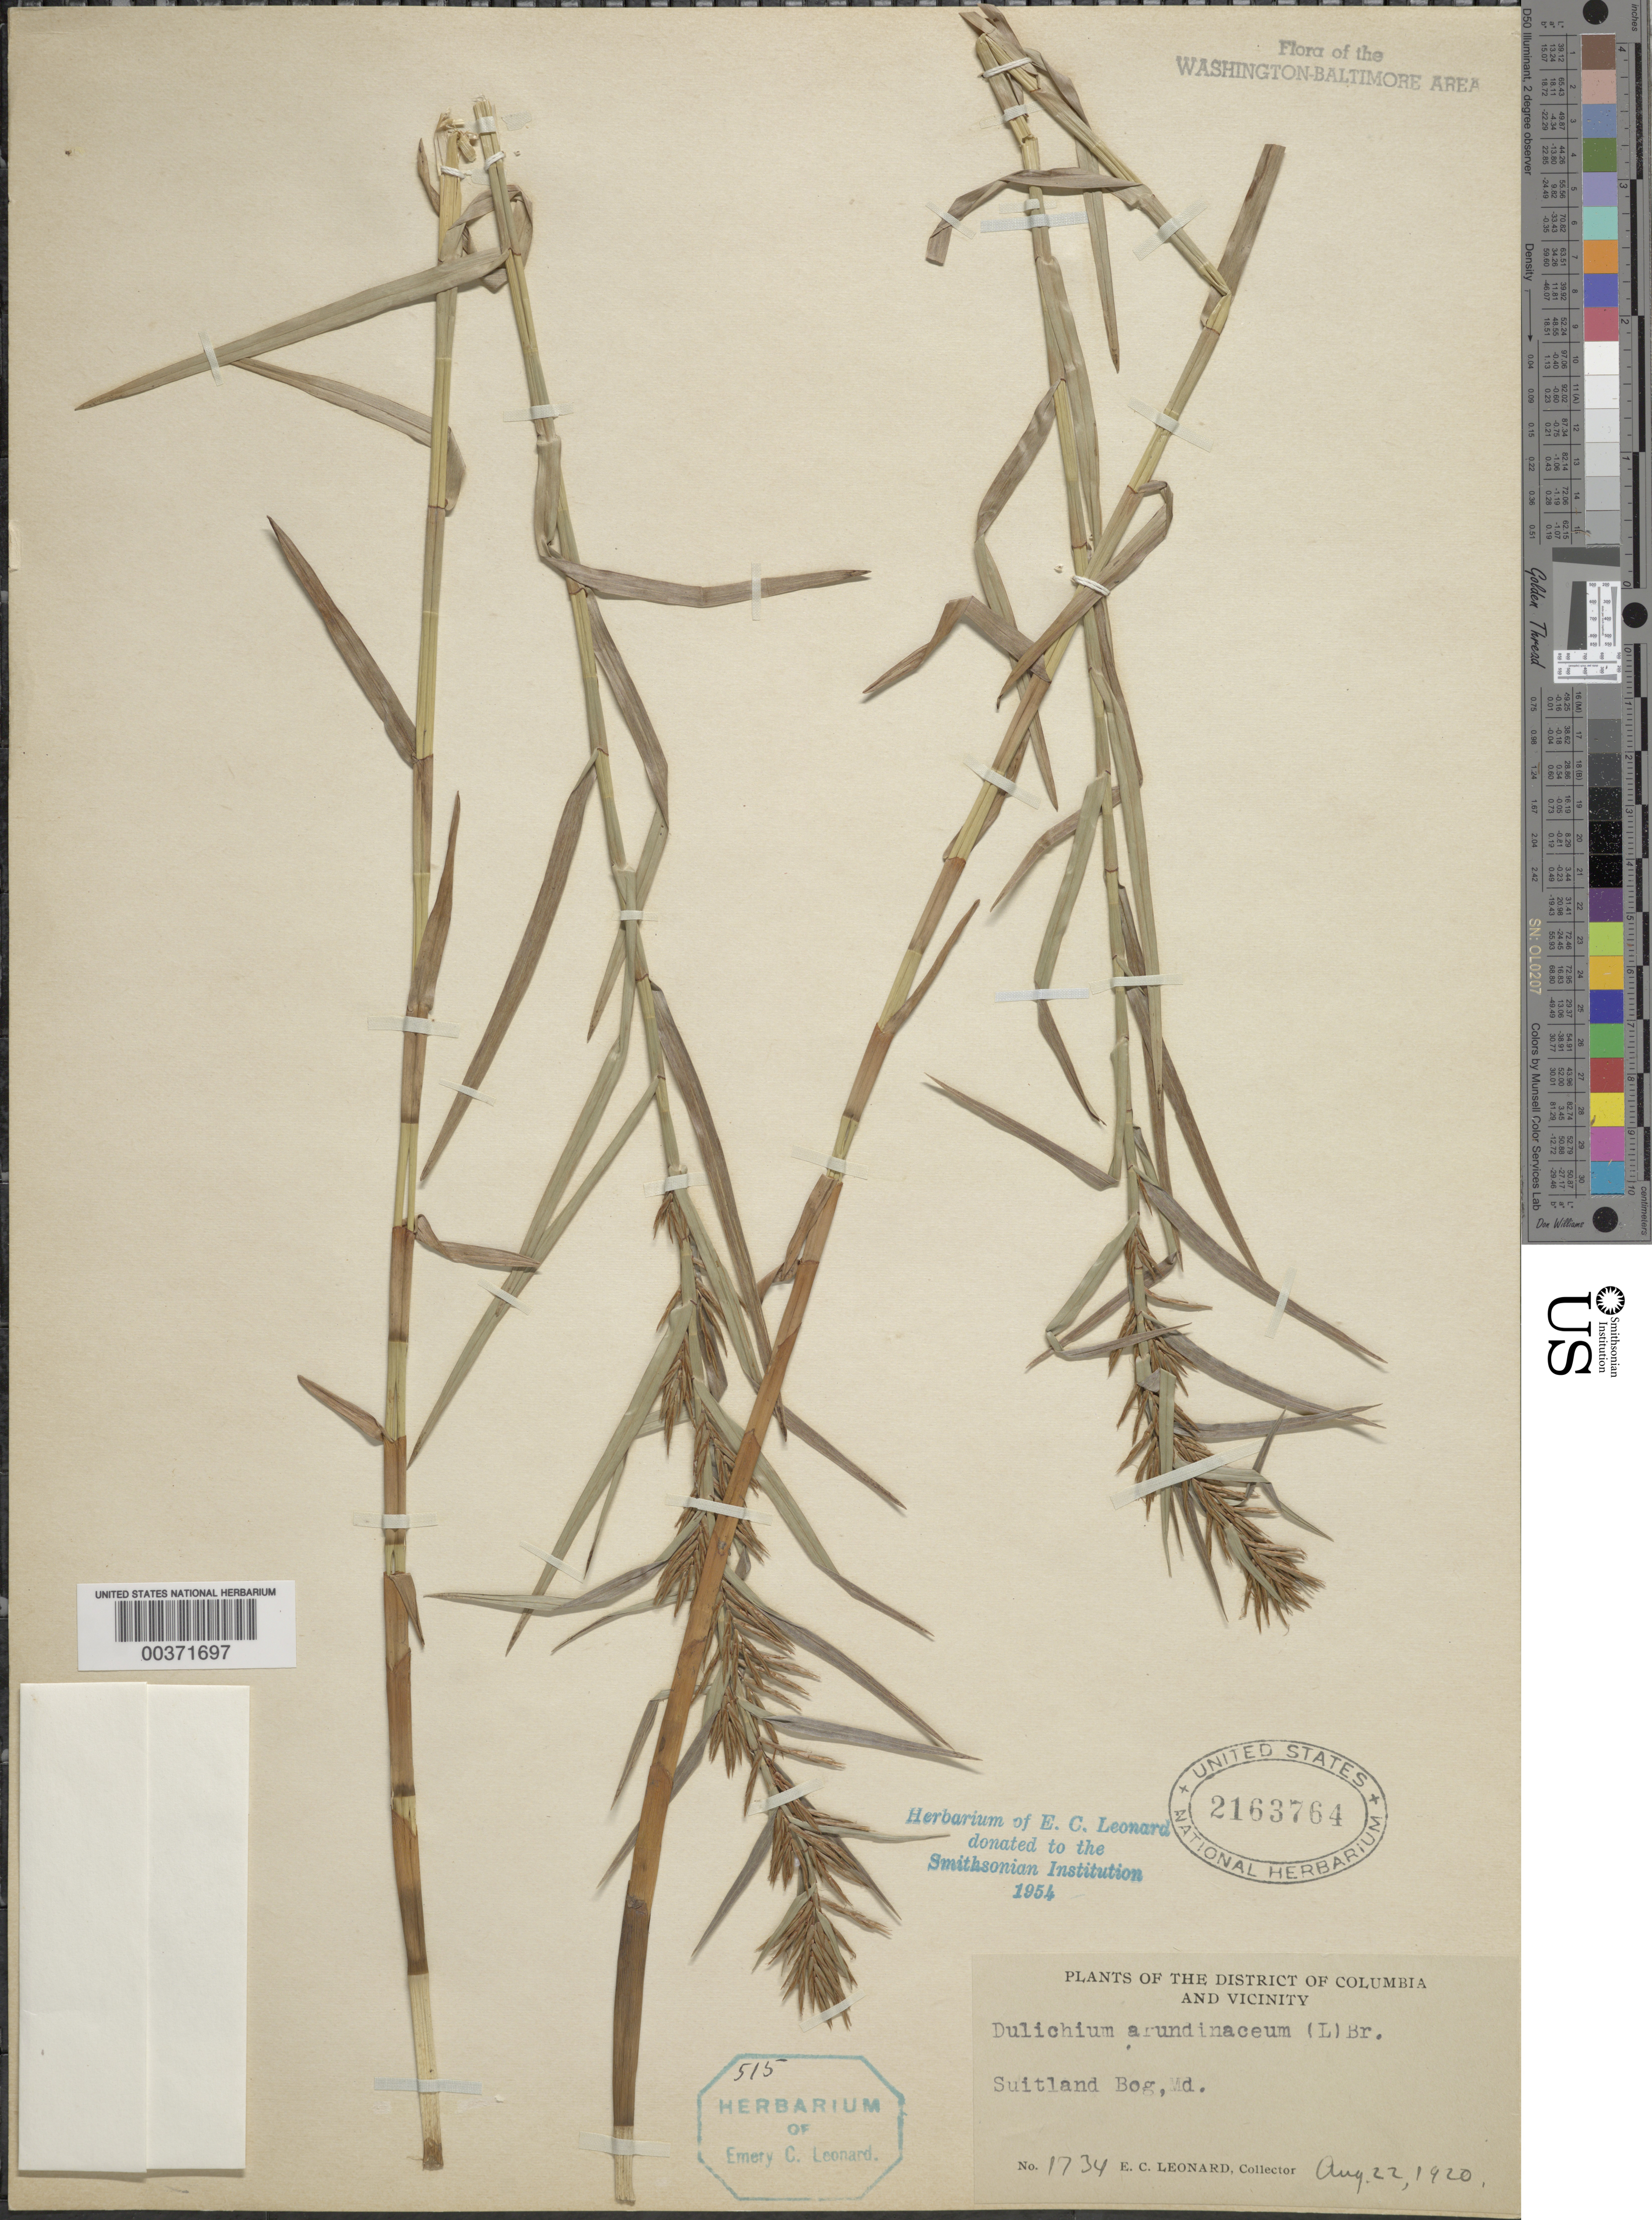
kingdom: Plantae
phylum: Tracheophyta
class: Liliopsida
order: Poales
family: Cyperaceae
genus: Dulichium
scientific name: Dulichium arundinaceum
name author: (L.) Britton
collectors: E. C. Leonard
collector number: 1734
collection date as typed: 22 Aug 1920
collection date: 1920-08-22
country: United States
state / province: Maryland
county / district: Prince George's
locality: Suitland Bog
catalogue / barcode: US 2163764